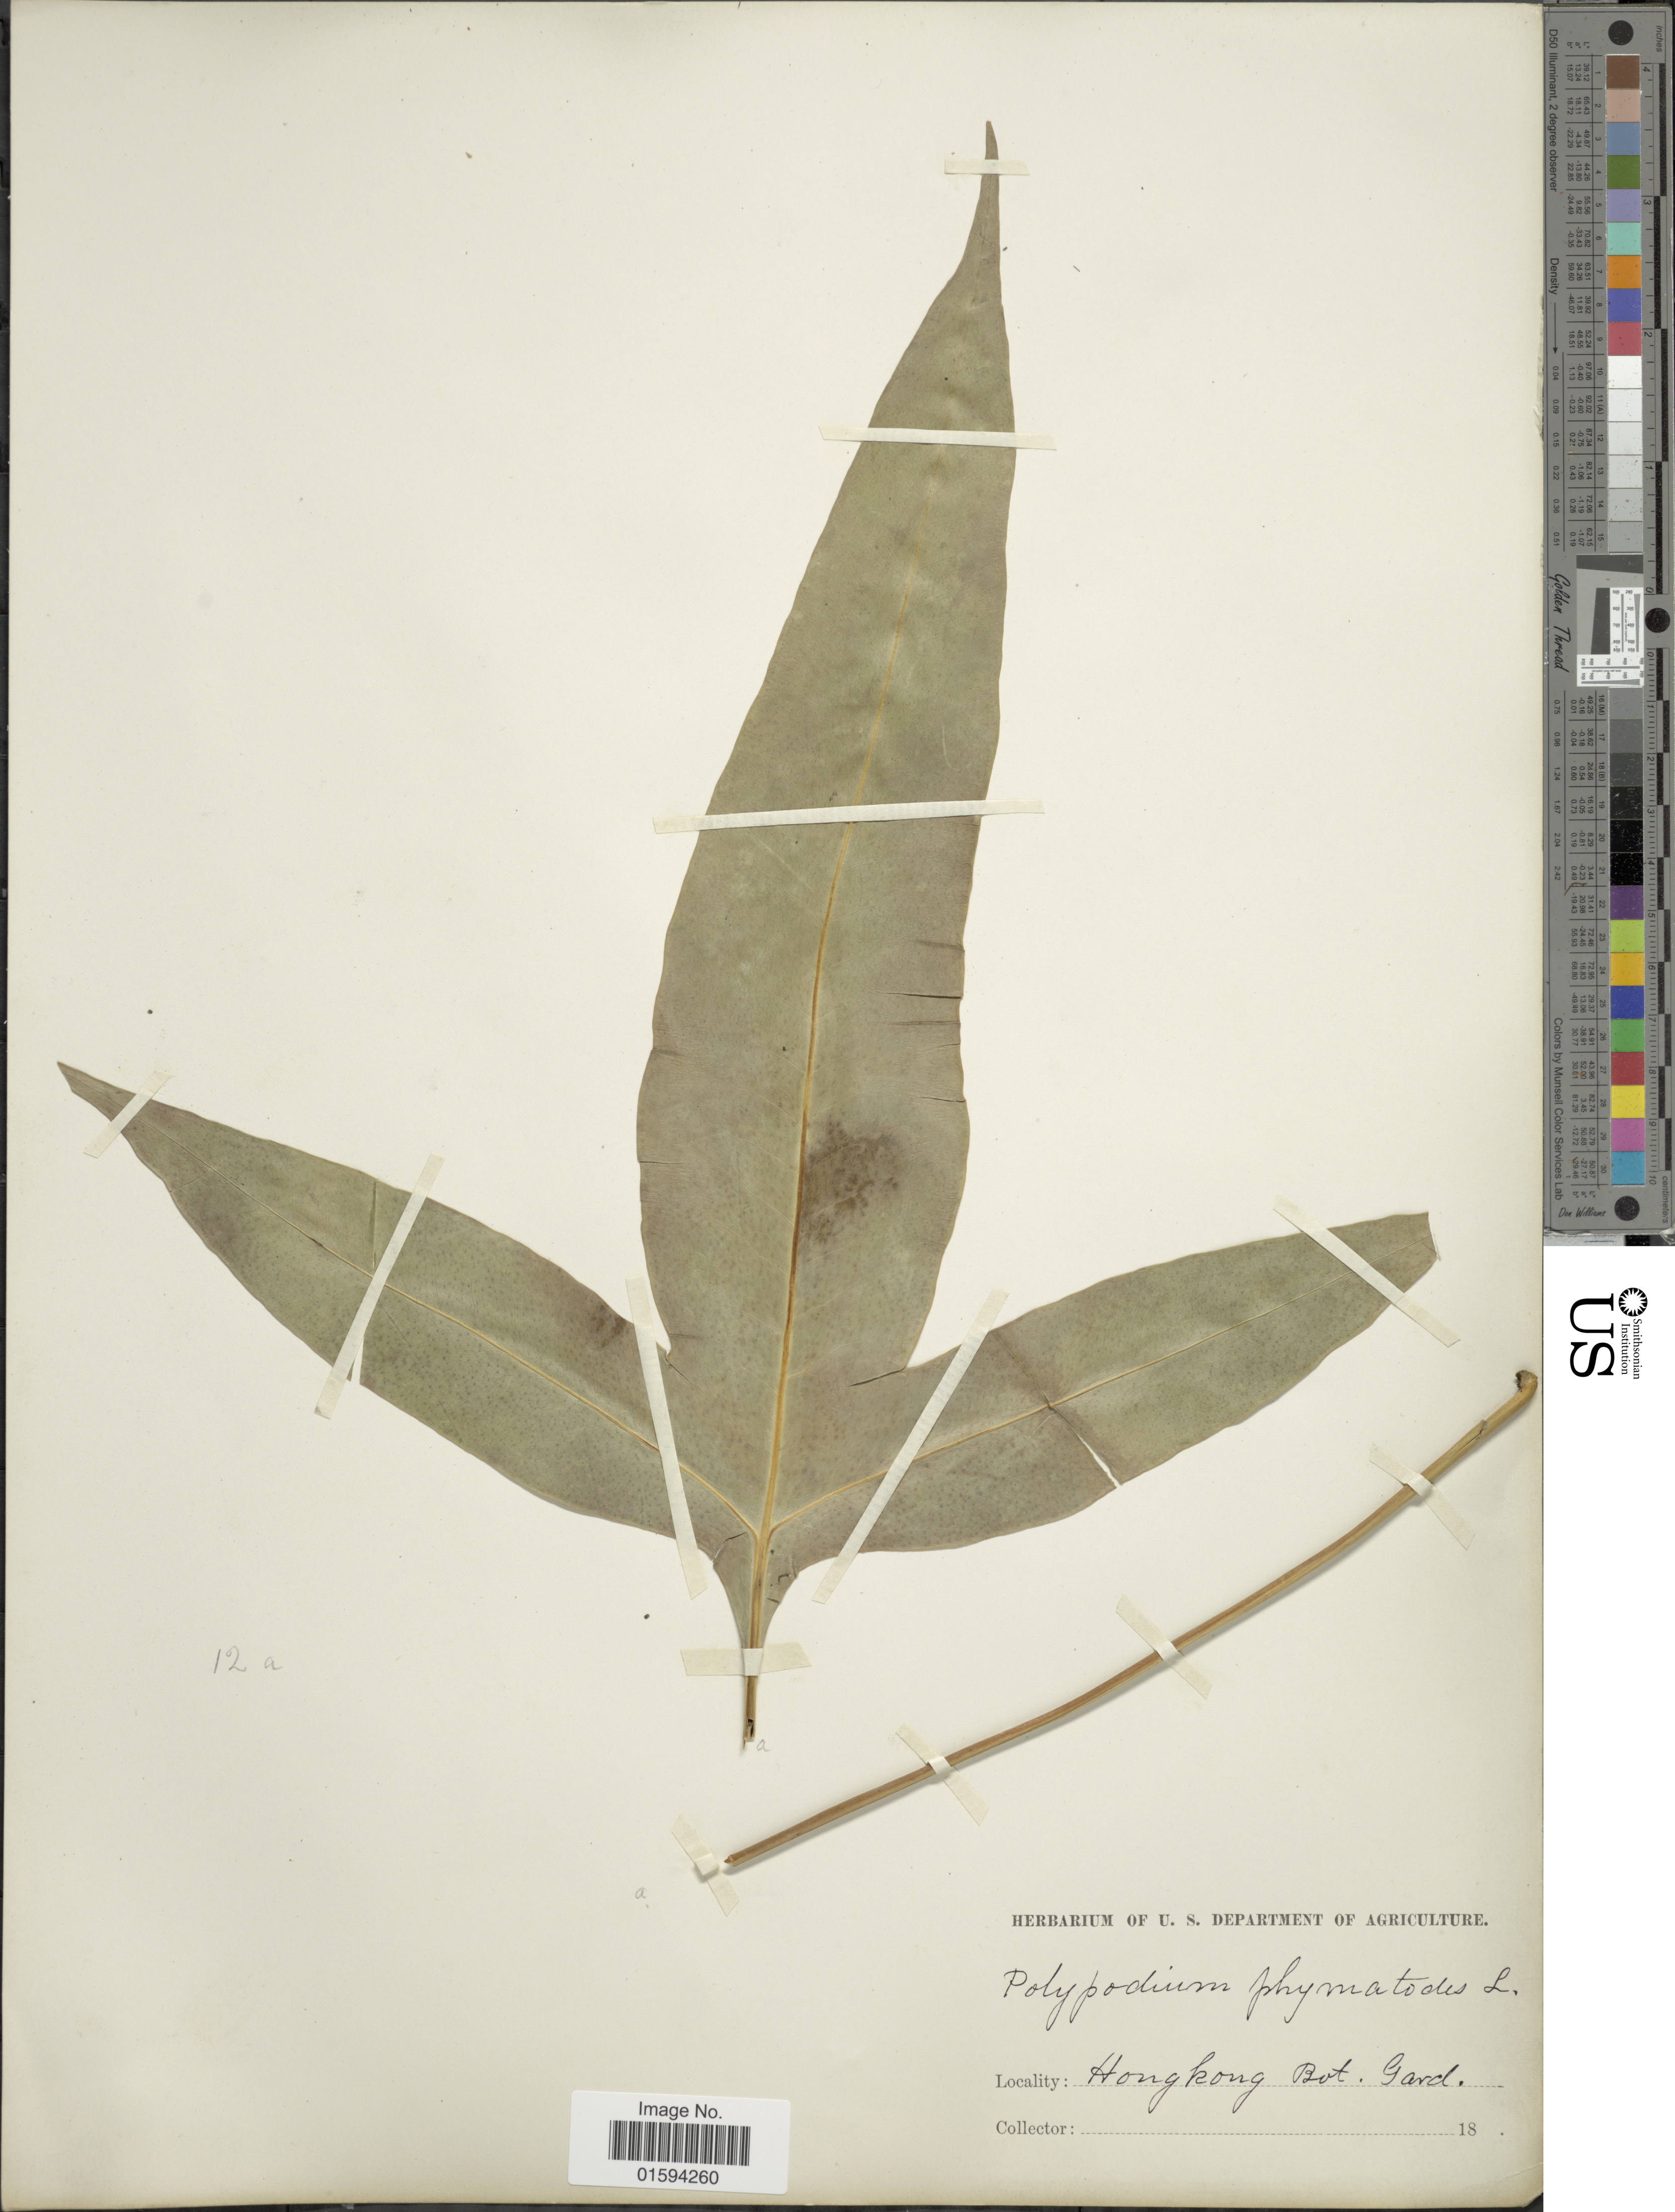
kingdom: Plantae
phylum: Tracheophyta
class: Polypodiopsida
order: Polypodiales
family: Polypodiaceae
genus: Polypodium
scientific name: Polypodium scolopendria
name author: Burm. f.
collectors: Facchini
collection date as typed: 18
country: China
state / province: Hong Kong